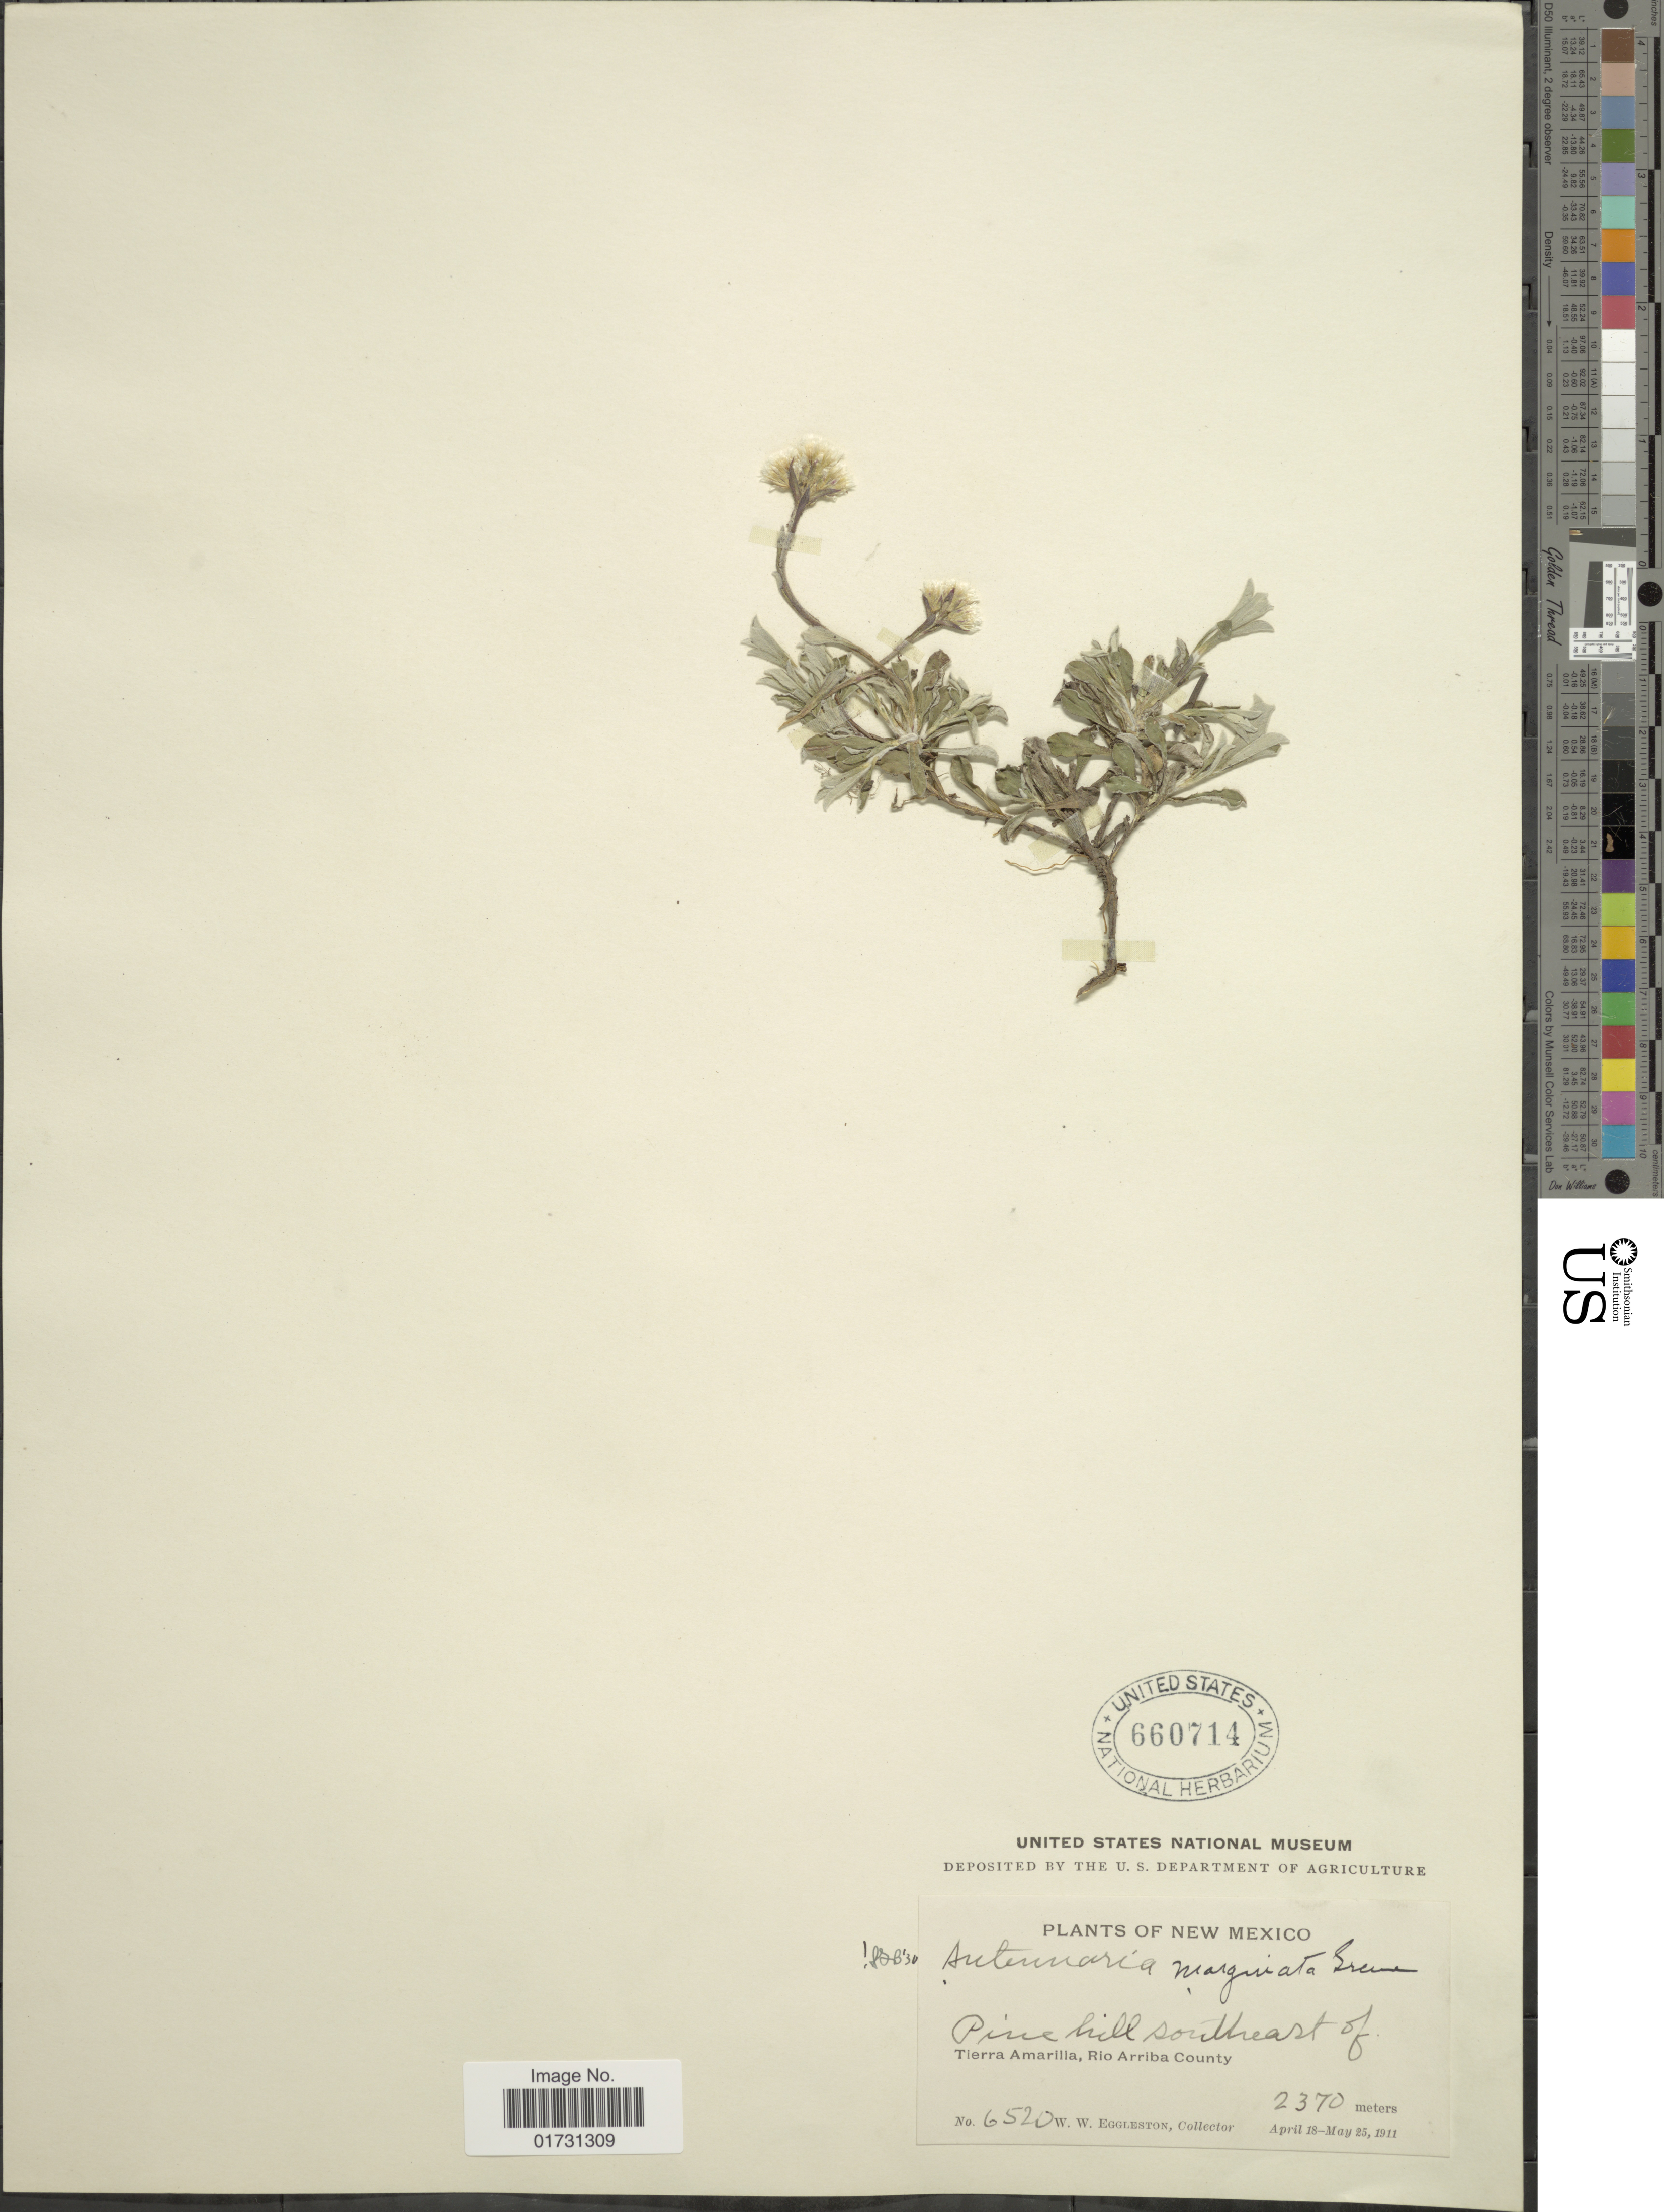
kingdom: Plantae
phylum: Tracheophyta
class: Magnoliopsida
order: Asterales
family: Asteraceae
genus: Antennaria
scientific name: Antennaria marginata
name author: Greene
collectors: W. W. Eggleston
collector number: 6520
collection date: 1911-04-18/1911-05-25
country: United States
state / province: New Mexico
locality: Pine hill southeast of Tierra Anarilla, Rio Arriba County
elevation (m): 2370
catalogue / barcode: US 660714